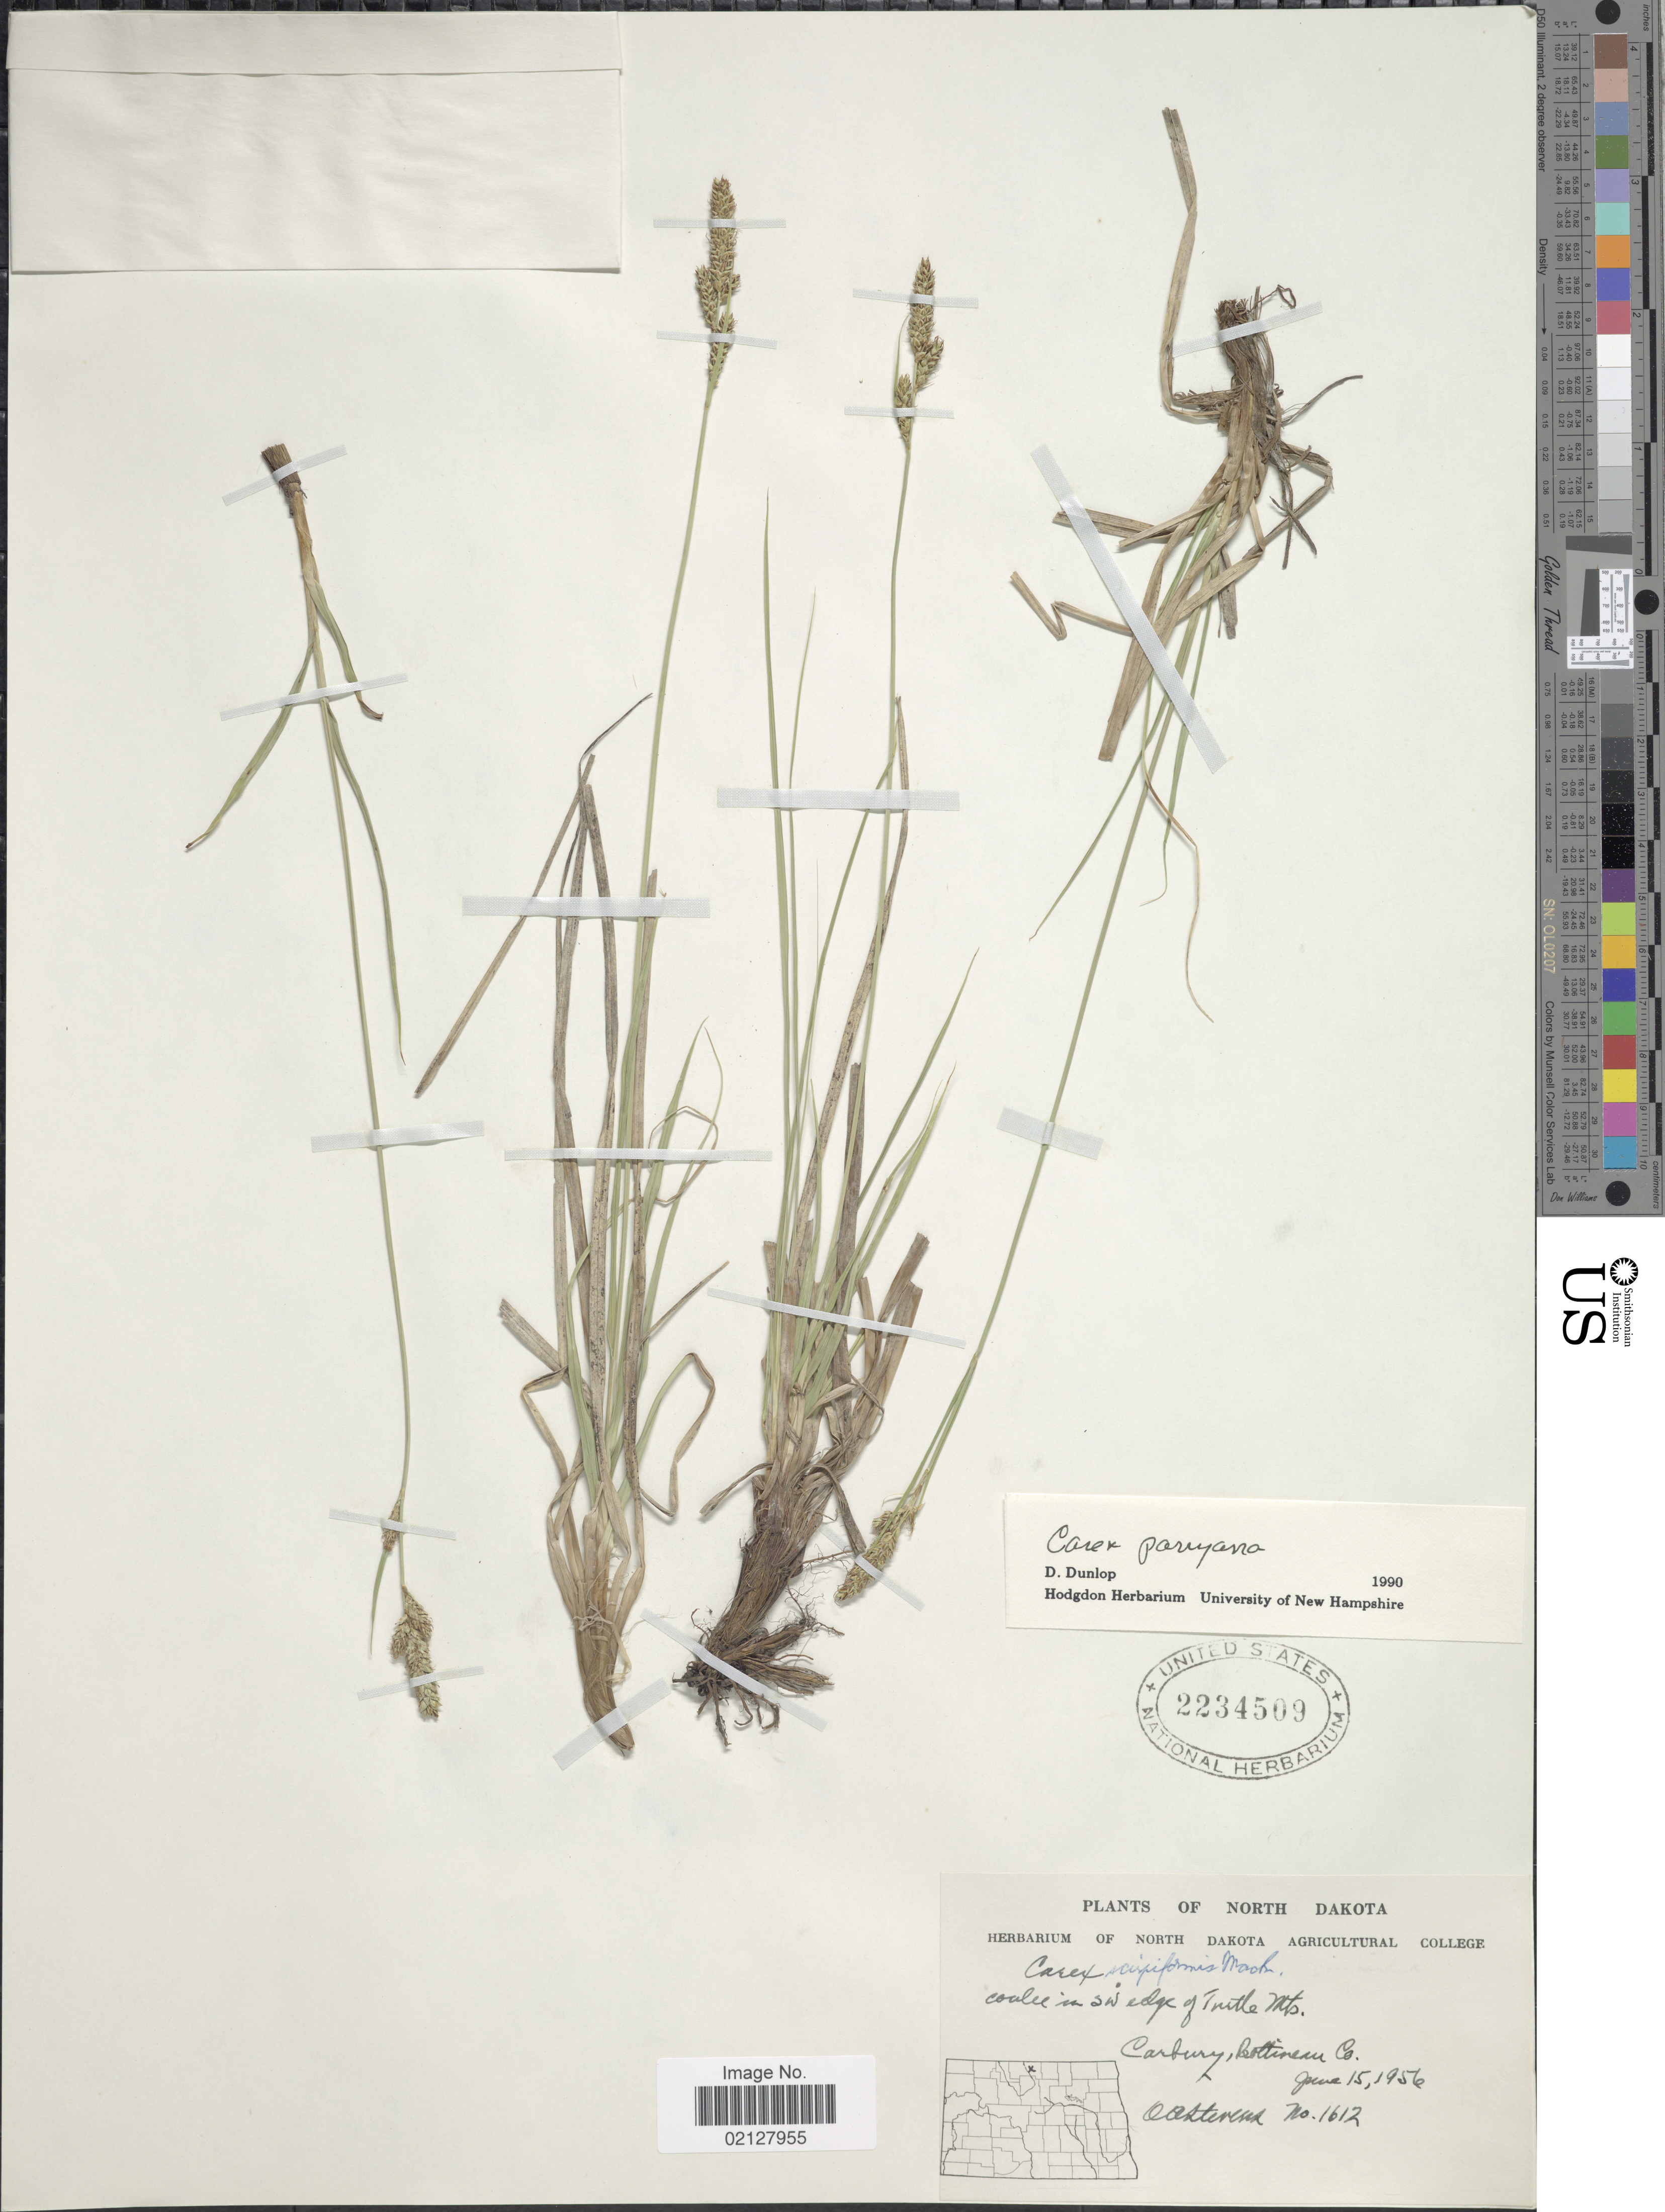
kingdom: Plantae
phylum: Tracheophyta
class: Liliopsida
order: Poales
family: Cyperaceae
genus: Carex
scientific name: Carex parryana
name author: Dewey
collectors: O. A. Stevens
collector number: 1612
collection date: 1956-06-15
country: United States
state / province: North Dakota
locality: SW edge of Turtle Mts. Carbury, Bottineau Co.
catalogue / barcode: US 2234509